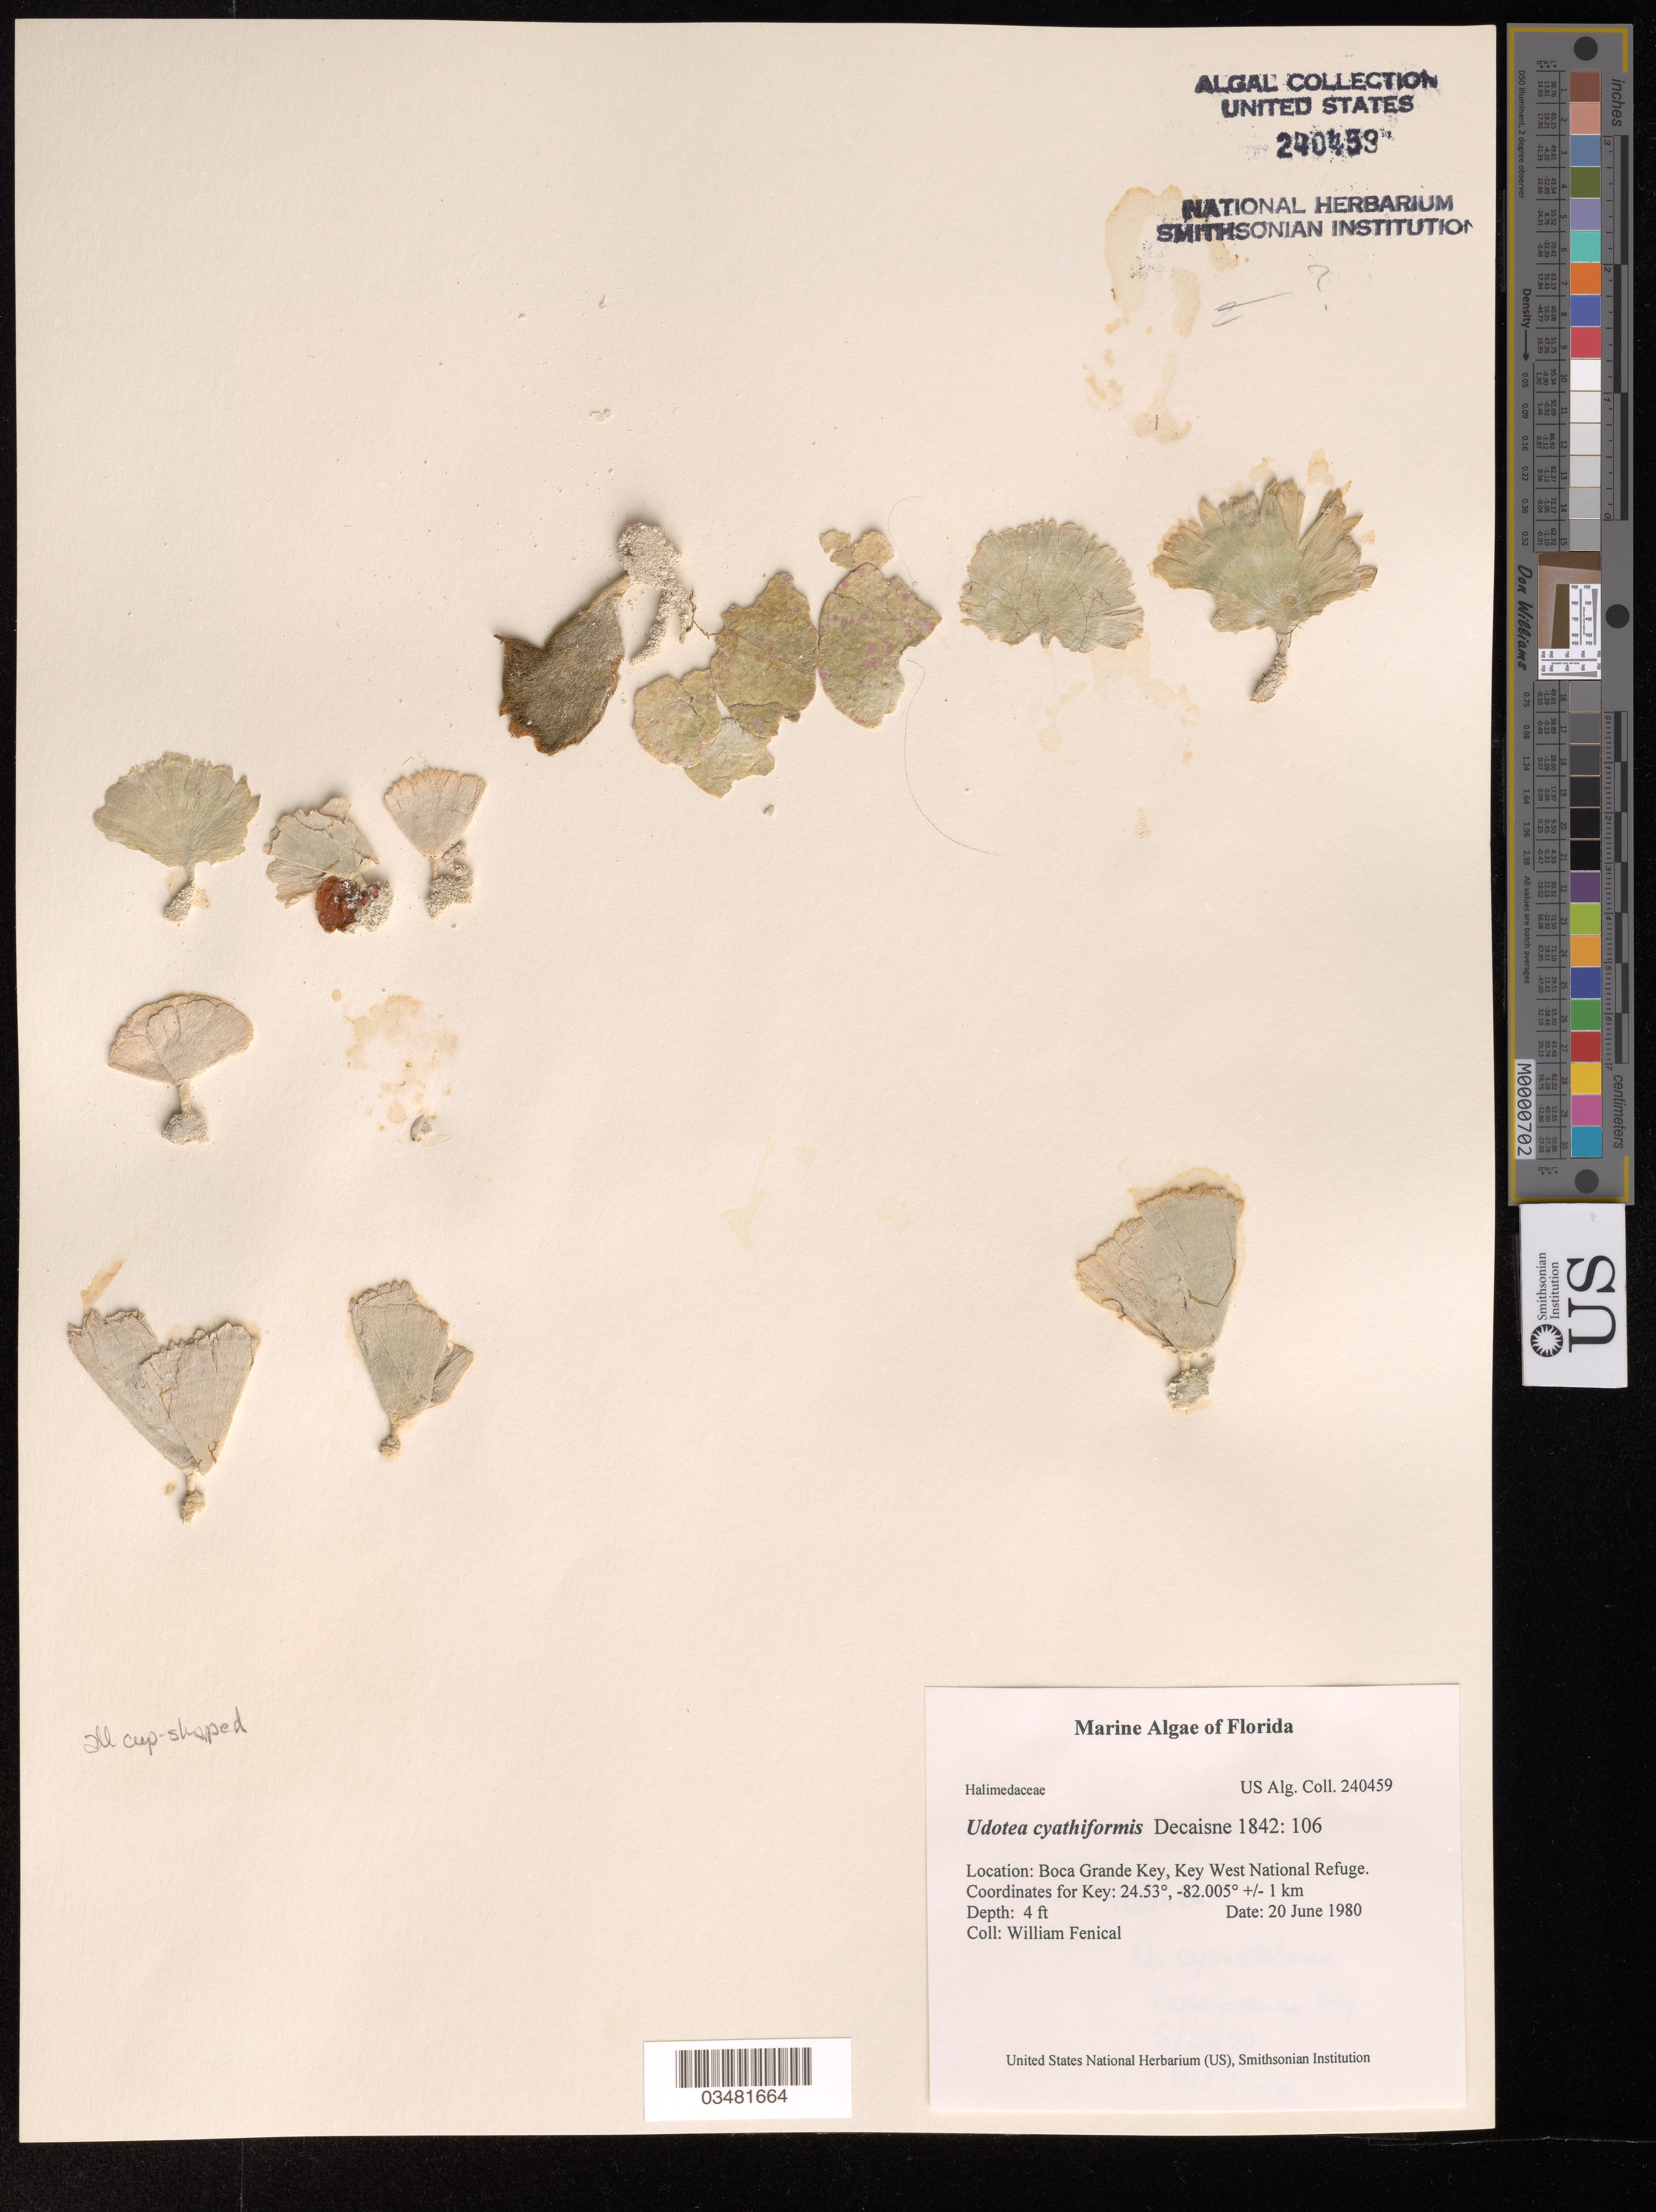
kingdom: Plantae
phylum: Chlorophyta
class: Ulvophyceae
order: Bryopsidales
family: Udoteaceae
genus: Udotea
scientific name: Udotea cyathiformis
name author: Decne.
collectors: W. Fenical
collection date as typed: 20 Jun 1980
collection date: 1980-06-20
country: United States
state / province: Florida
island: Florida Keys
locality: Boca Grande Key, Key West National Refuge.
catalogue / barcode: US 240459